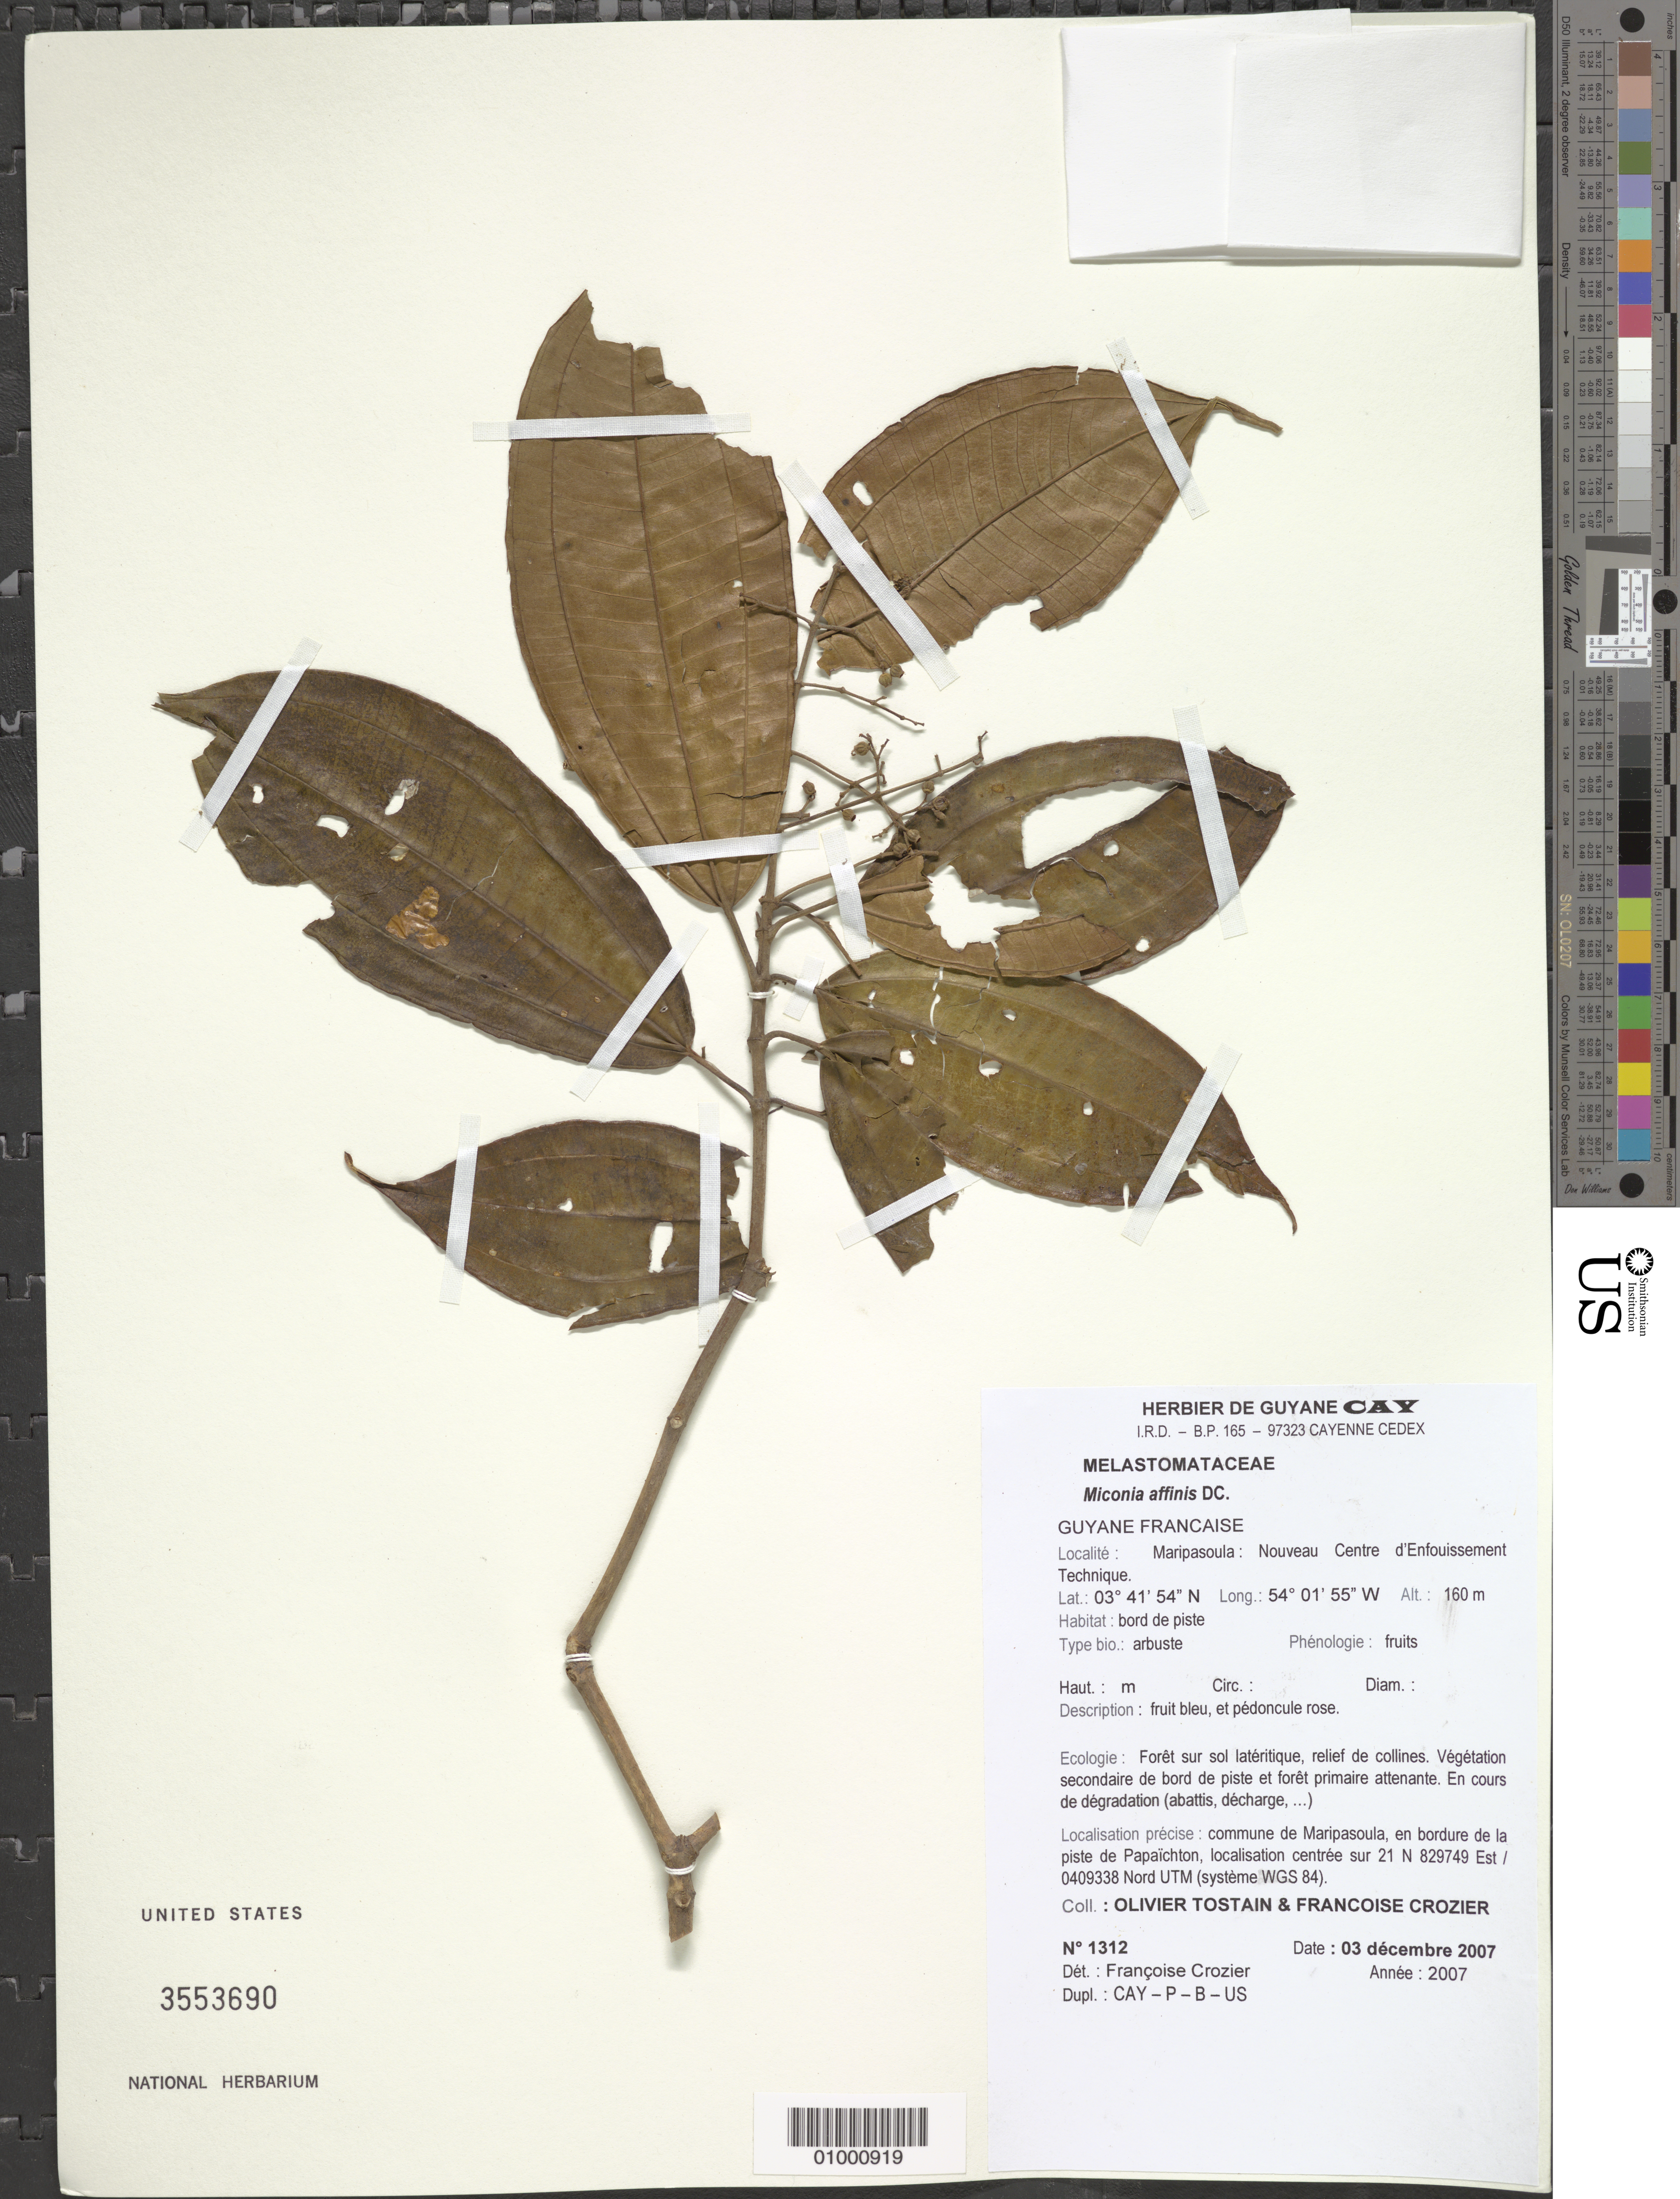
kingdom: Plantae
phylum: Tracheophyta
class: Magnoliopsida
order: Myrtales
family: Melastomataceae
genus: Miconia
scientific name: Miconia affinis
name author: DC.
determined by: Crozier, F.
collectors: O. Tostain & F. Crozier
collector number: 1312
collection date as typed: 3-Dec-07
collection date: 2007-12-03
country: French Guiana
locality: Maripasoula: Noveau Centre d'Enfouissement Technique; en bordure de la piste de Papaichton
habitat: Foret sur sol lateritique, relief de collines. Veg secondaire de bord de piste et foret primaire attente. En cours de degredation (abattis, decharge)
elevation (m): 160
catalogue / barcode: US 3553690